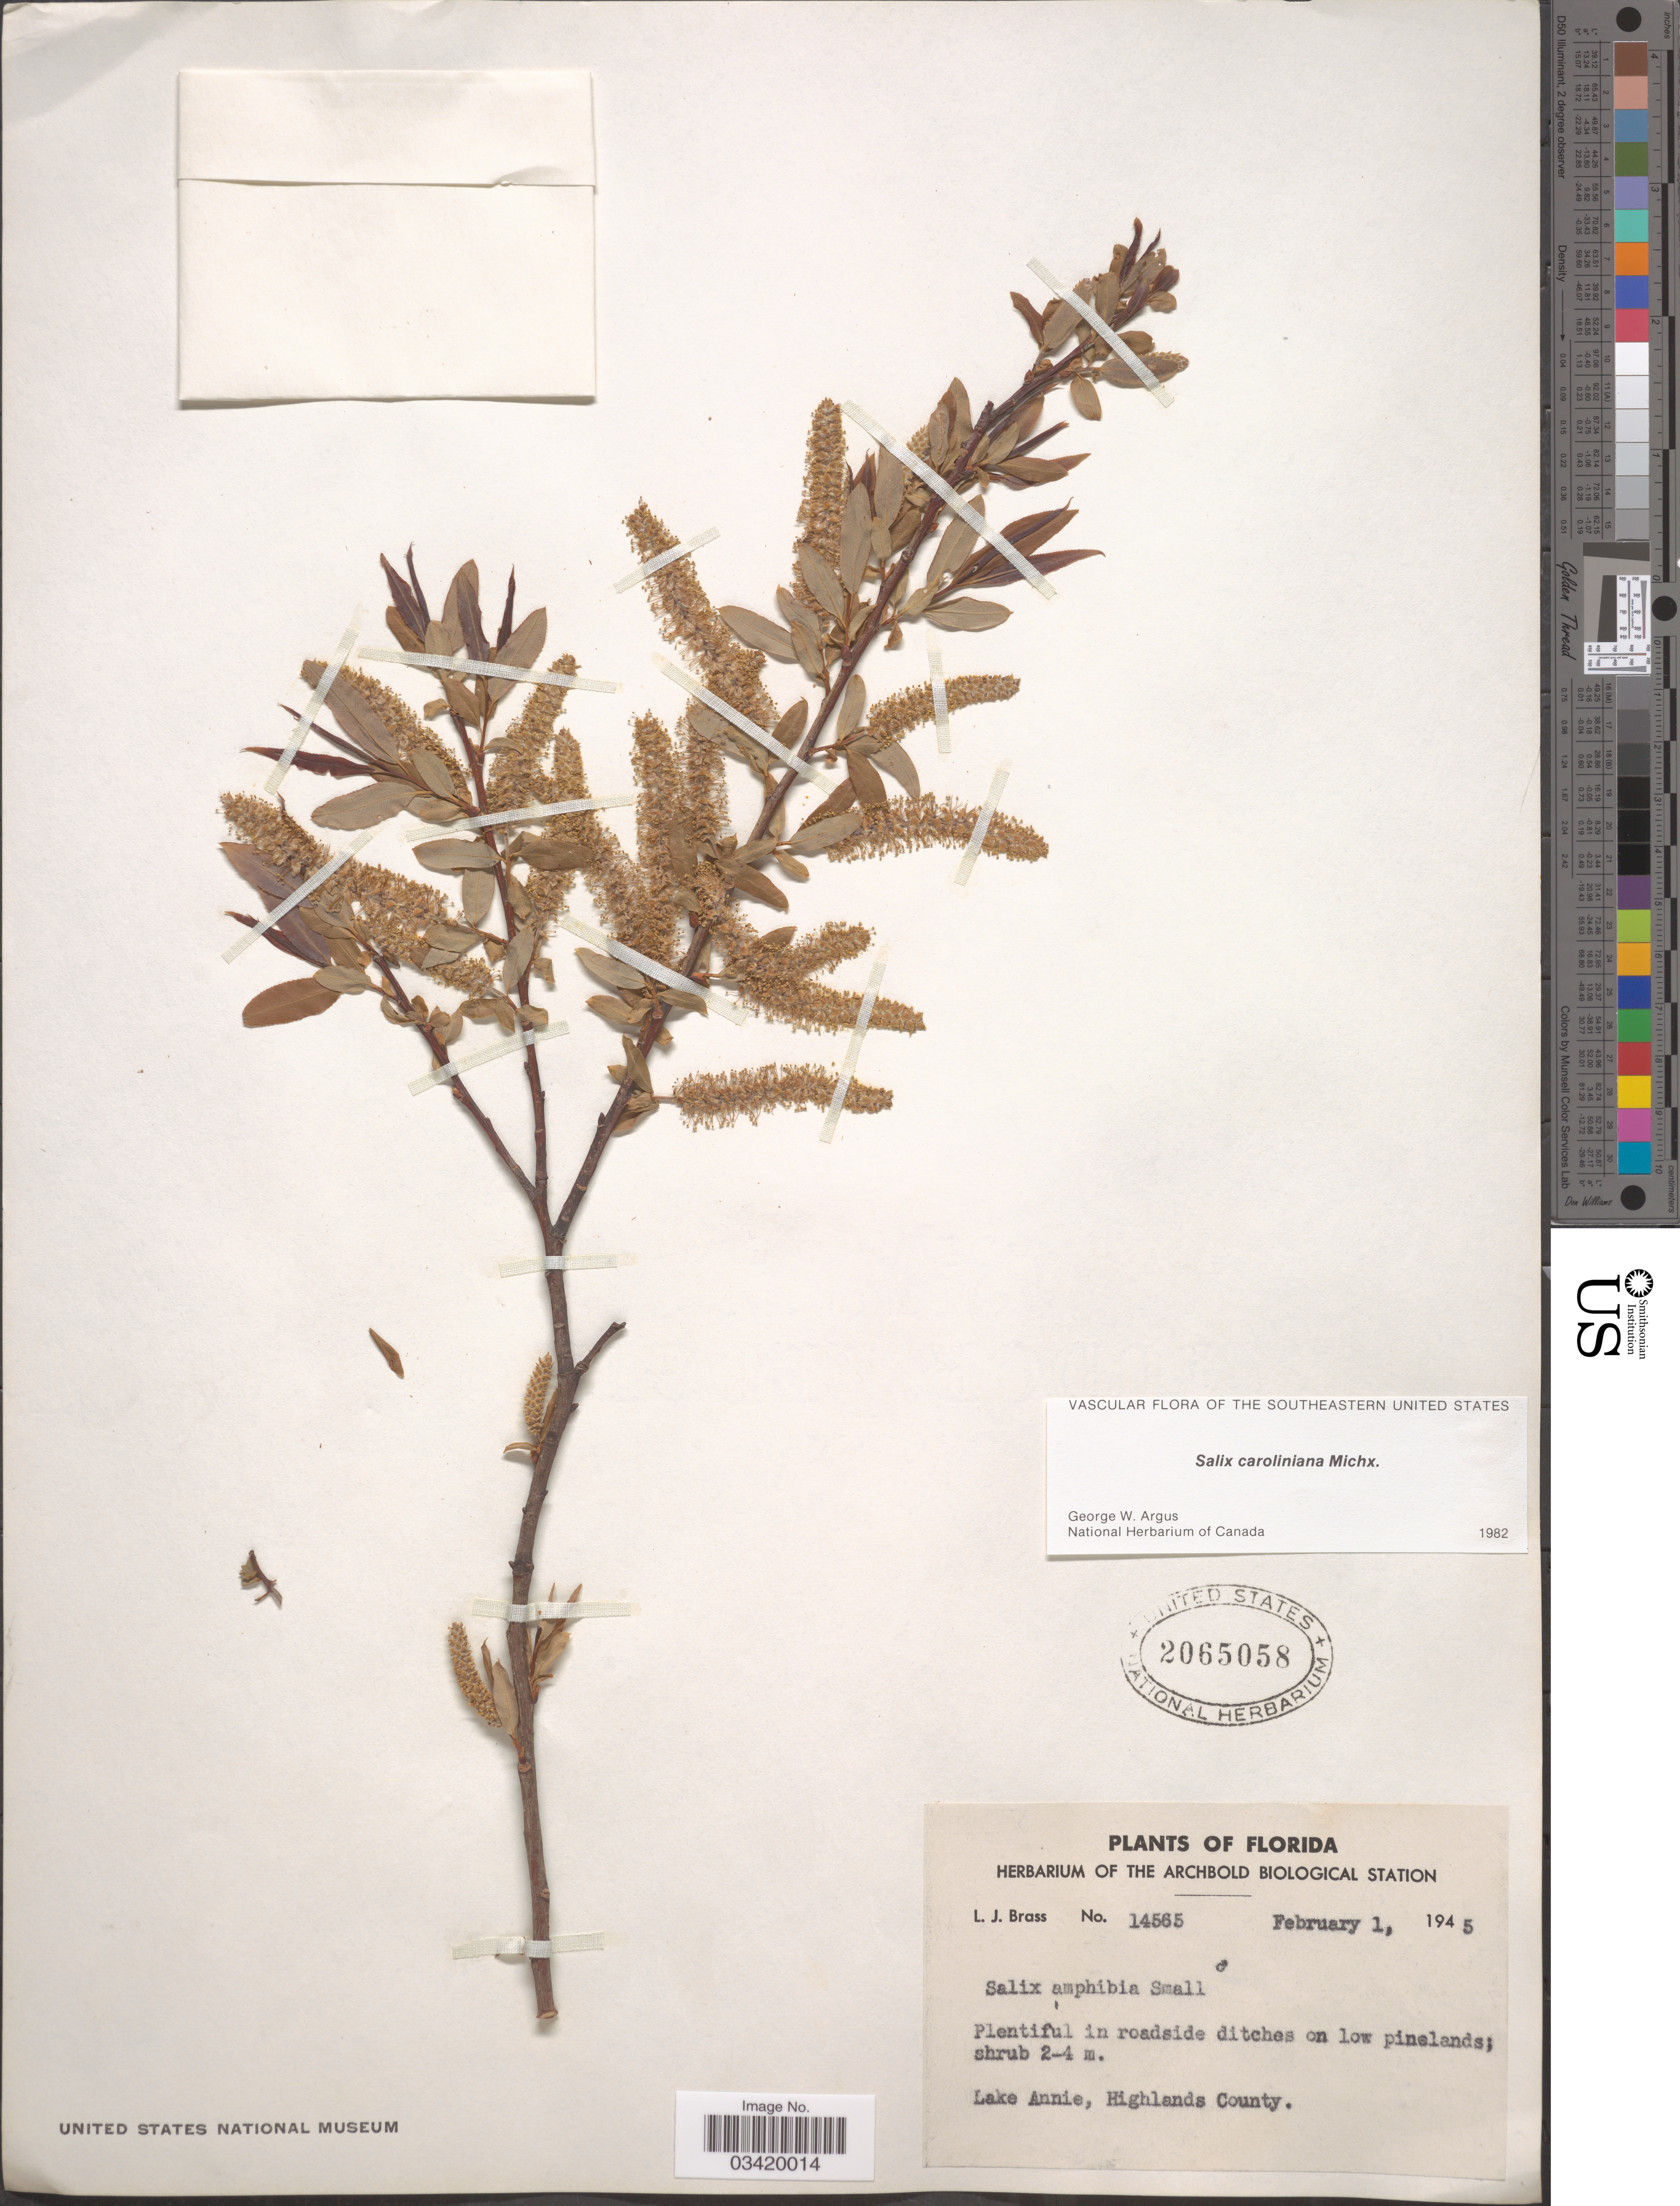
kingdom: Plantae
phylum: Tracheophyta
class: Magnoliopsida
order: Malpighiales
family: Salicaceae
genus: Salix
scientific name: Salix caroliniana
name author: Michx.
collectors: L. J. Brass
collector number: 14565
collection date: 1945-02-01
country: United States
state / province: Florida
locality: Lake Annie, Highlands County.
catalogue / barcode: US 2065058